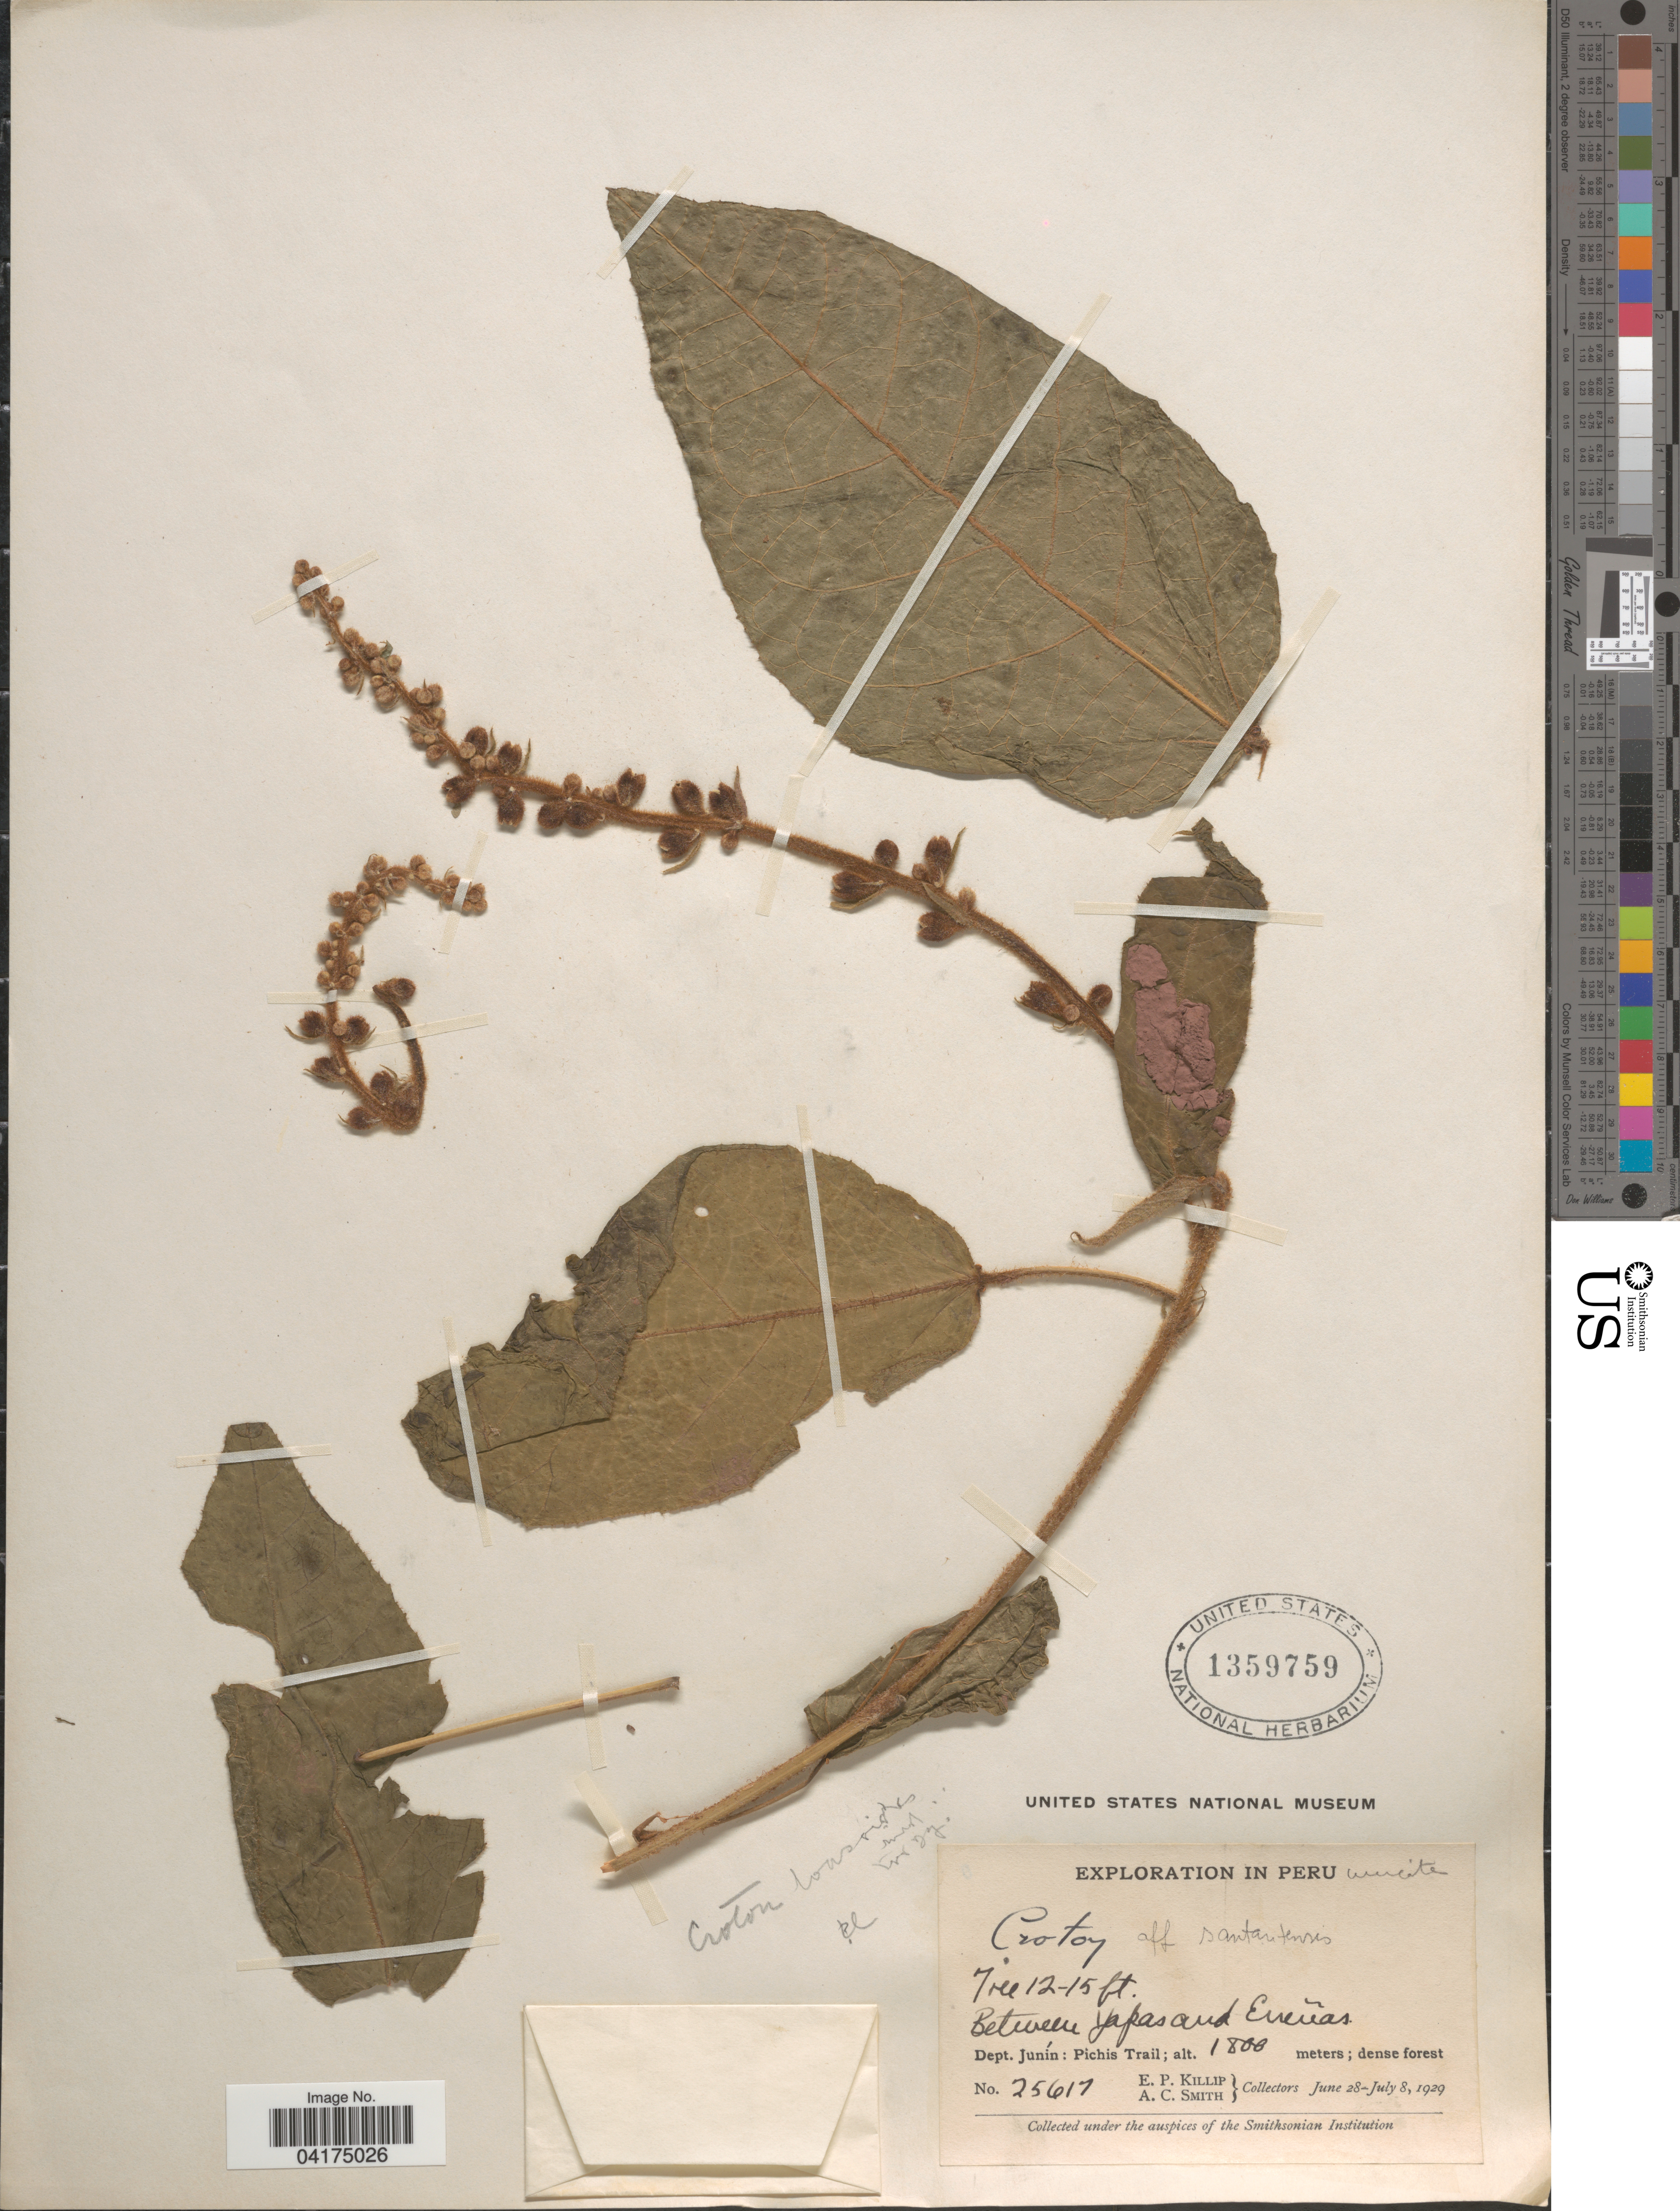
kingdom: Plantae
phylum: Tracheophyta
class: Magnoliopsida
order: Malpighiales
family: Euphorbiaceae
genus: Croton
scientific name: Croton santaritensis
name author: Huft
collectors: E. P. Killip & A. C. Smith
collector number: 25617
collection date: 1929-06-28/1929-07-08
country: Peru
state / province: Junín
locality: Exploration in Peru. Between Yapas [interpreted] and Eneñas [interpreted]. Dept. Junín: Pichis Trail.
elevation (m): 1800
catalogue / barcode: US 1359759